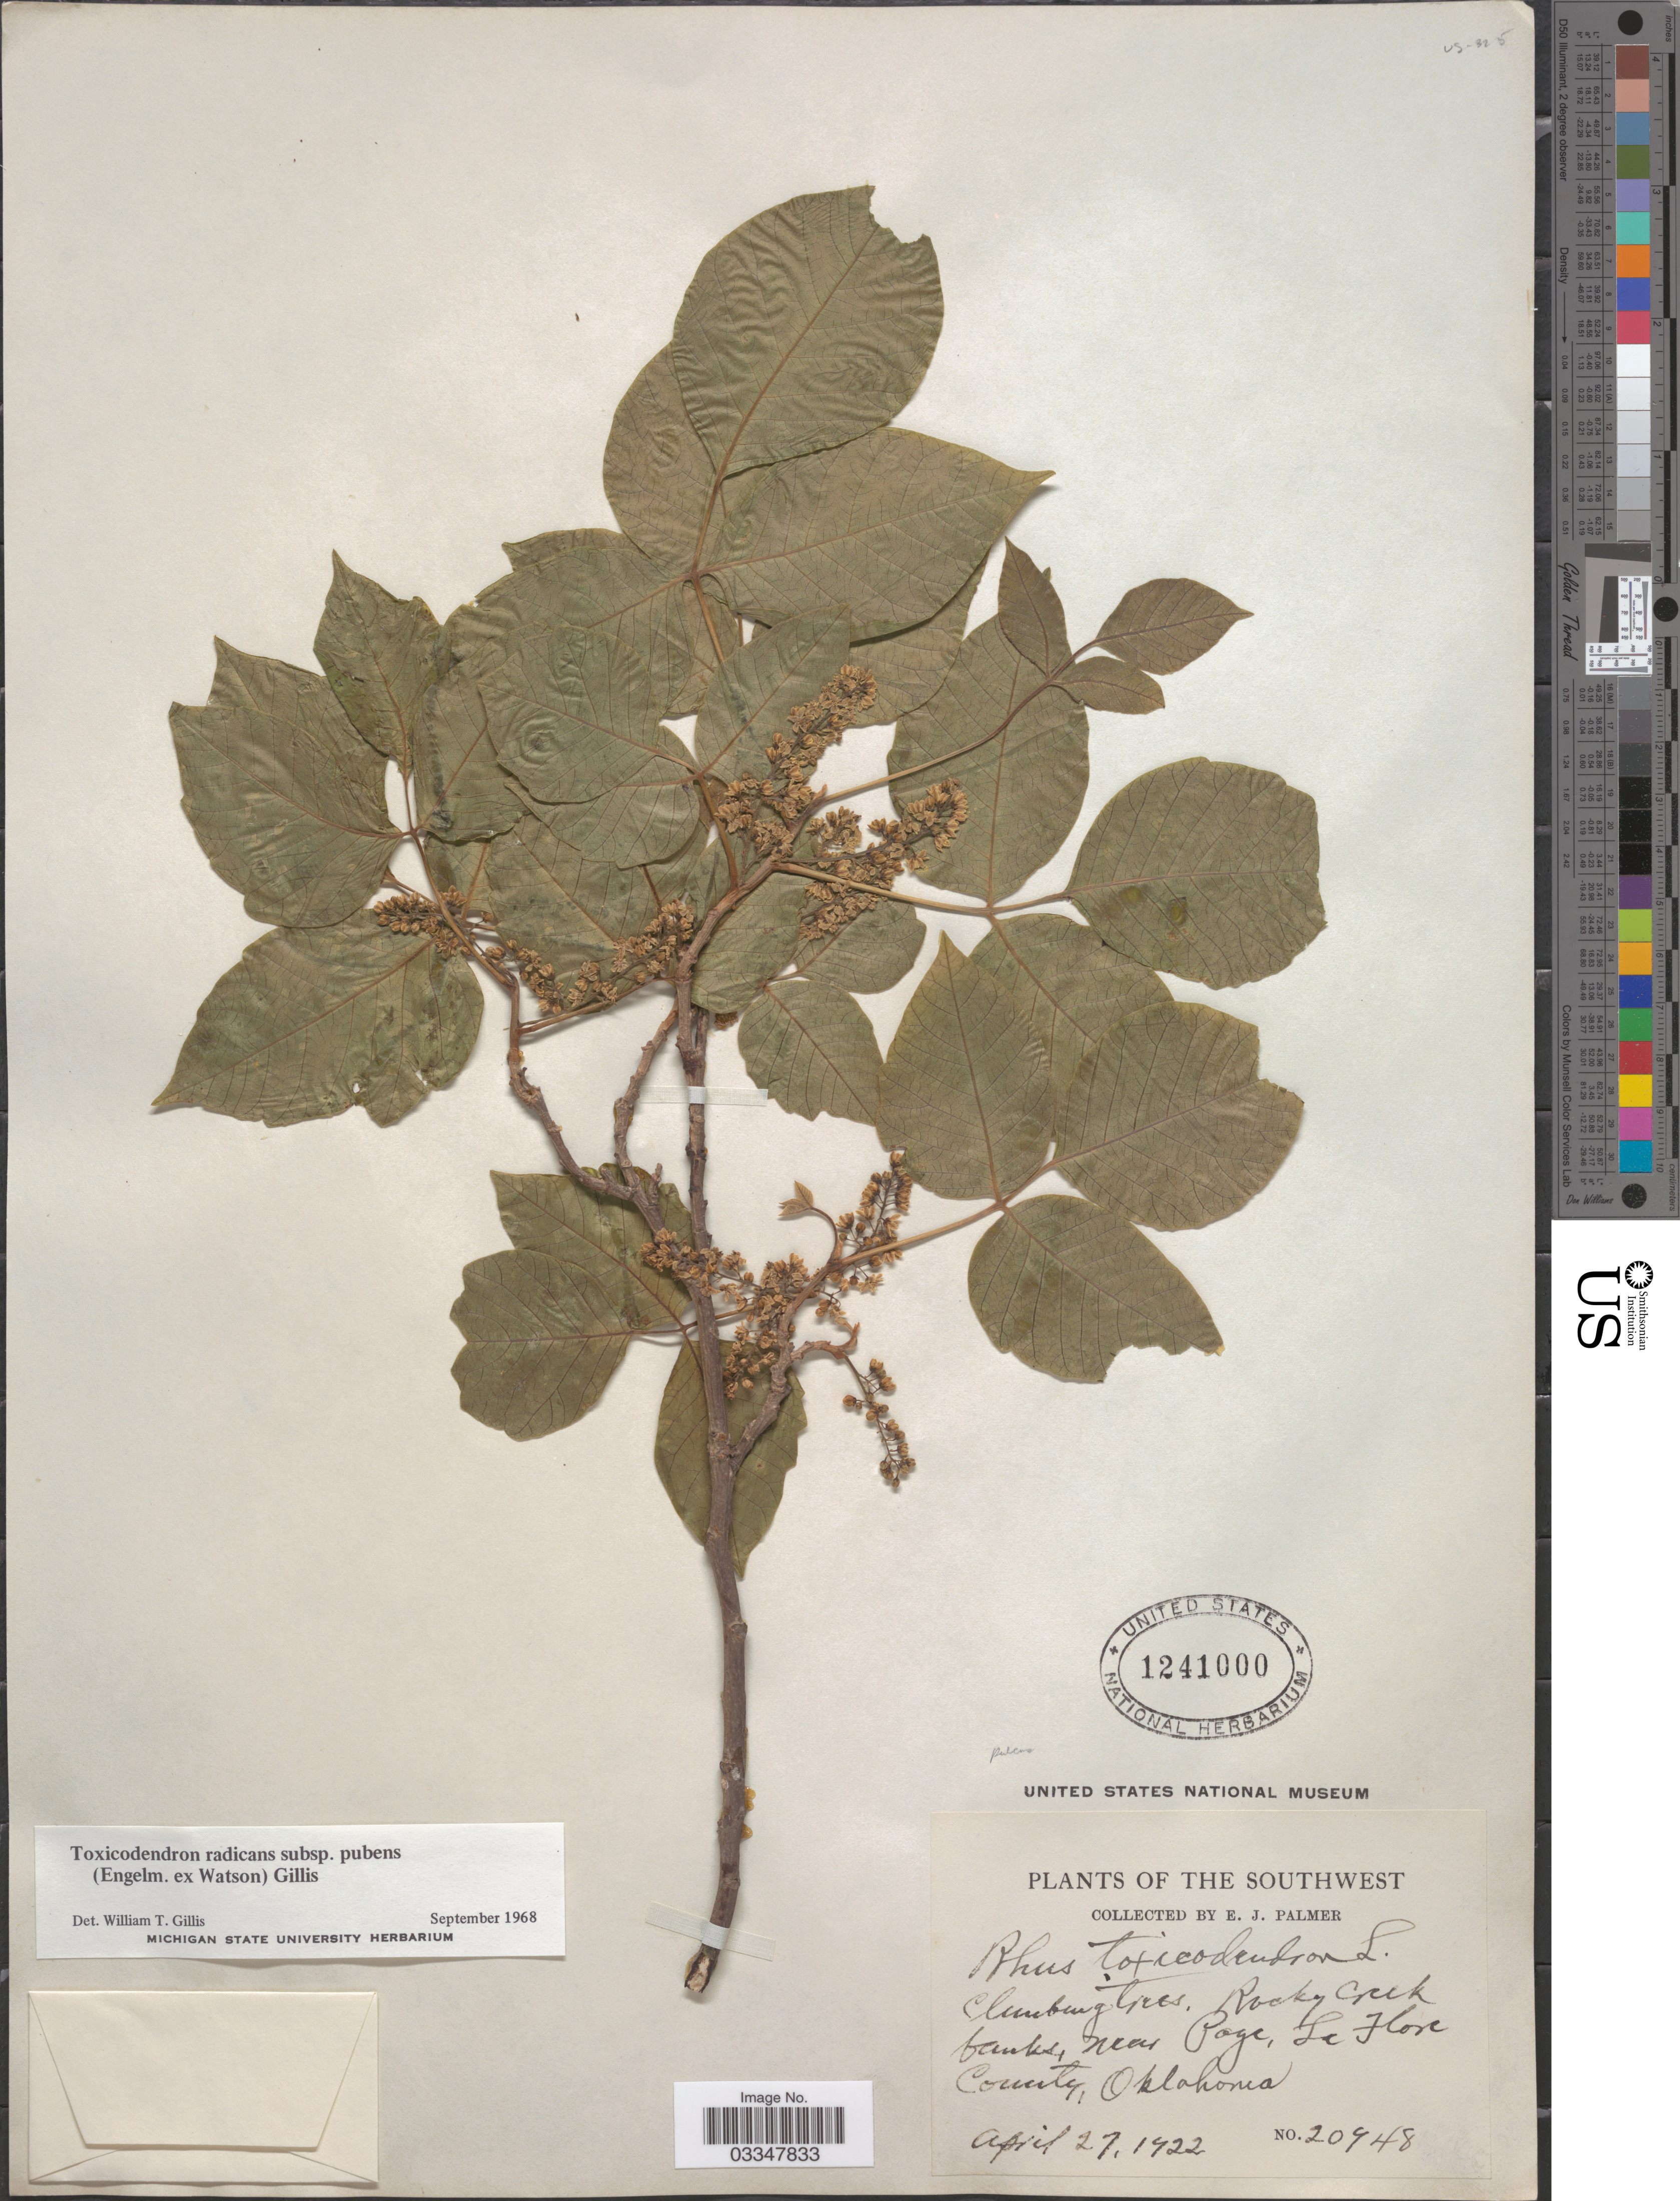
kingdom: Plantae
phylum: Tracheophyta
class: Magnoliopsida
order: Sapindales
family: Anacardiaceae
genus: Toxicodendron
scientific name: Toxicodendron radicans subsp. pubens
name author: (Engelm. ex S. Watson) Gillis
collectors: E. J. Palmer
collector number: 20948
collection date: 1922-04-27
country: United States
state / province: Oklahoma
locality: Near Page, Le Flore County.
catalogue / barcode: US 1241000